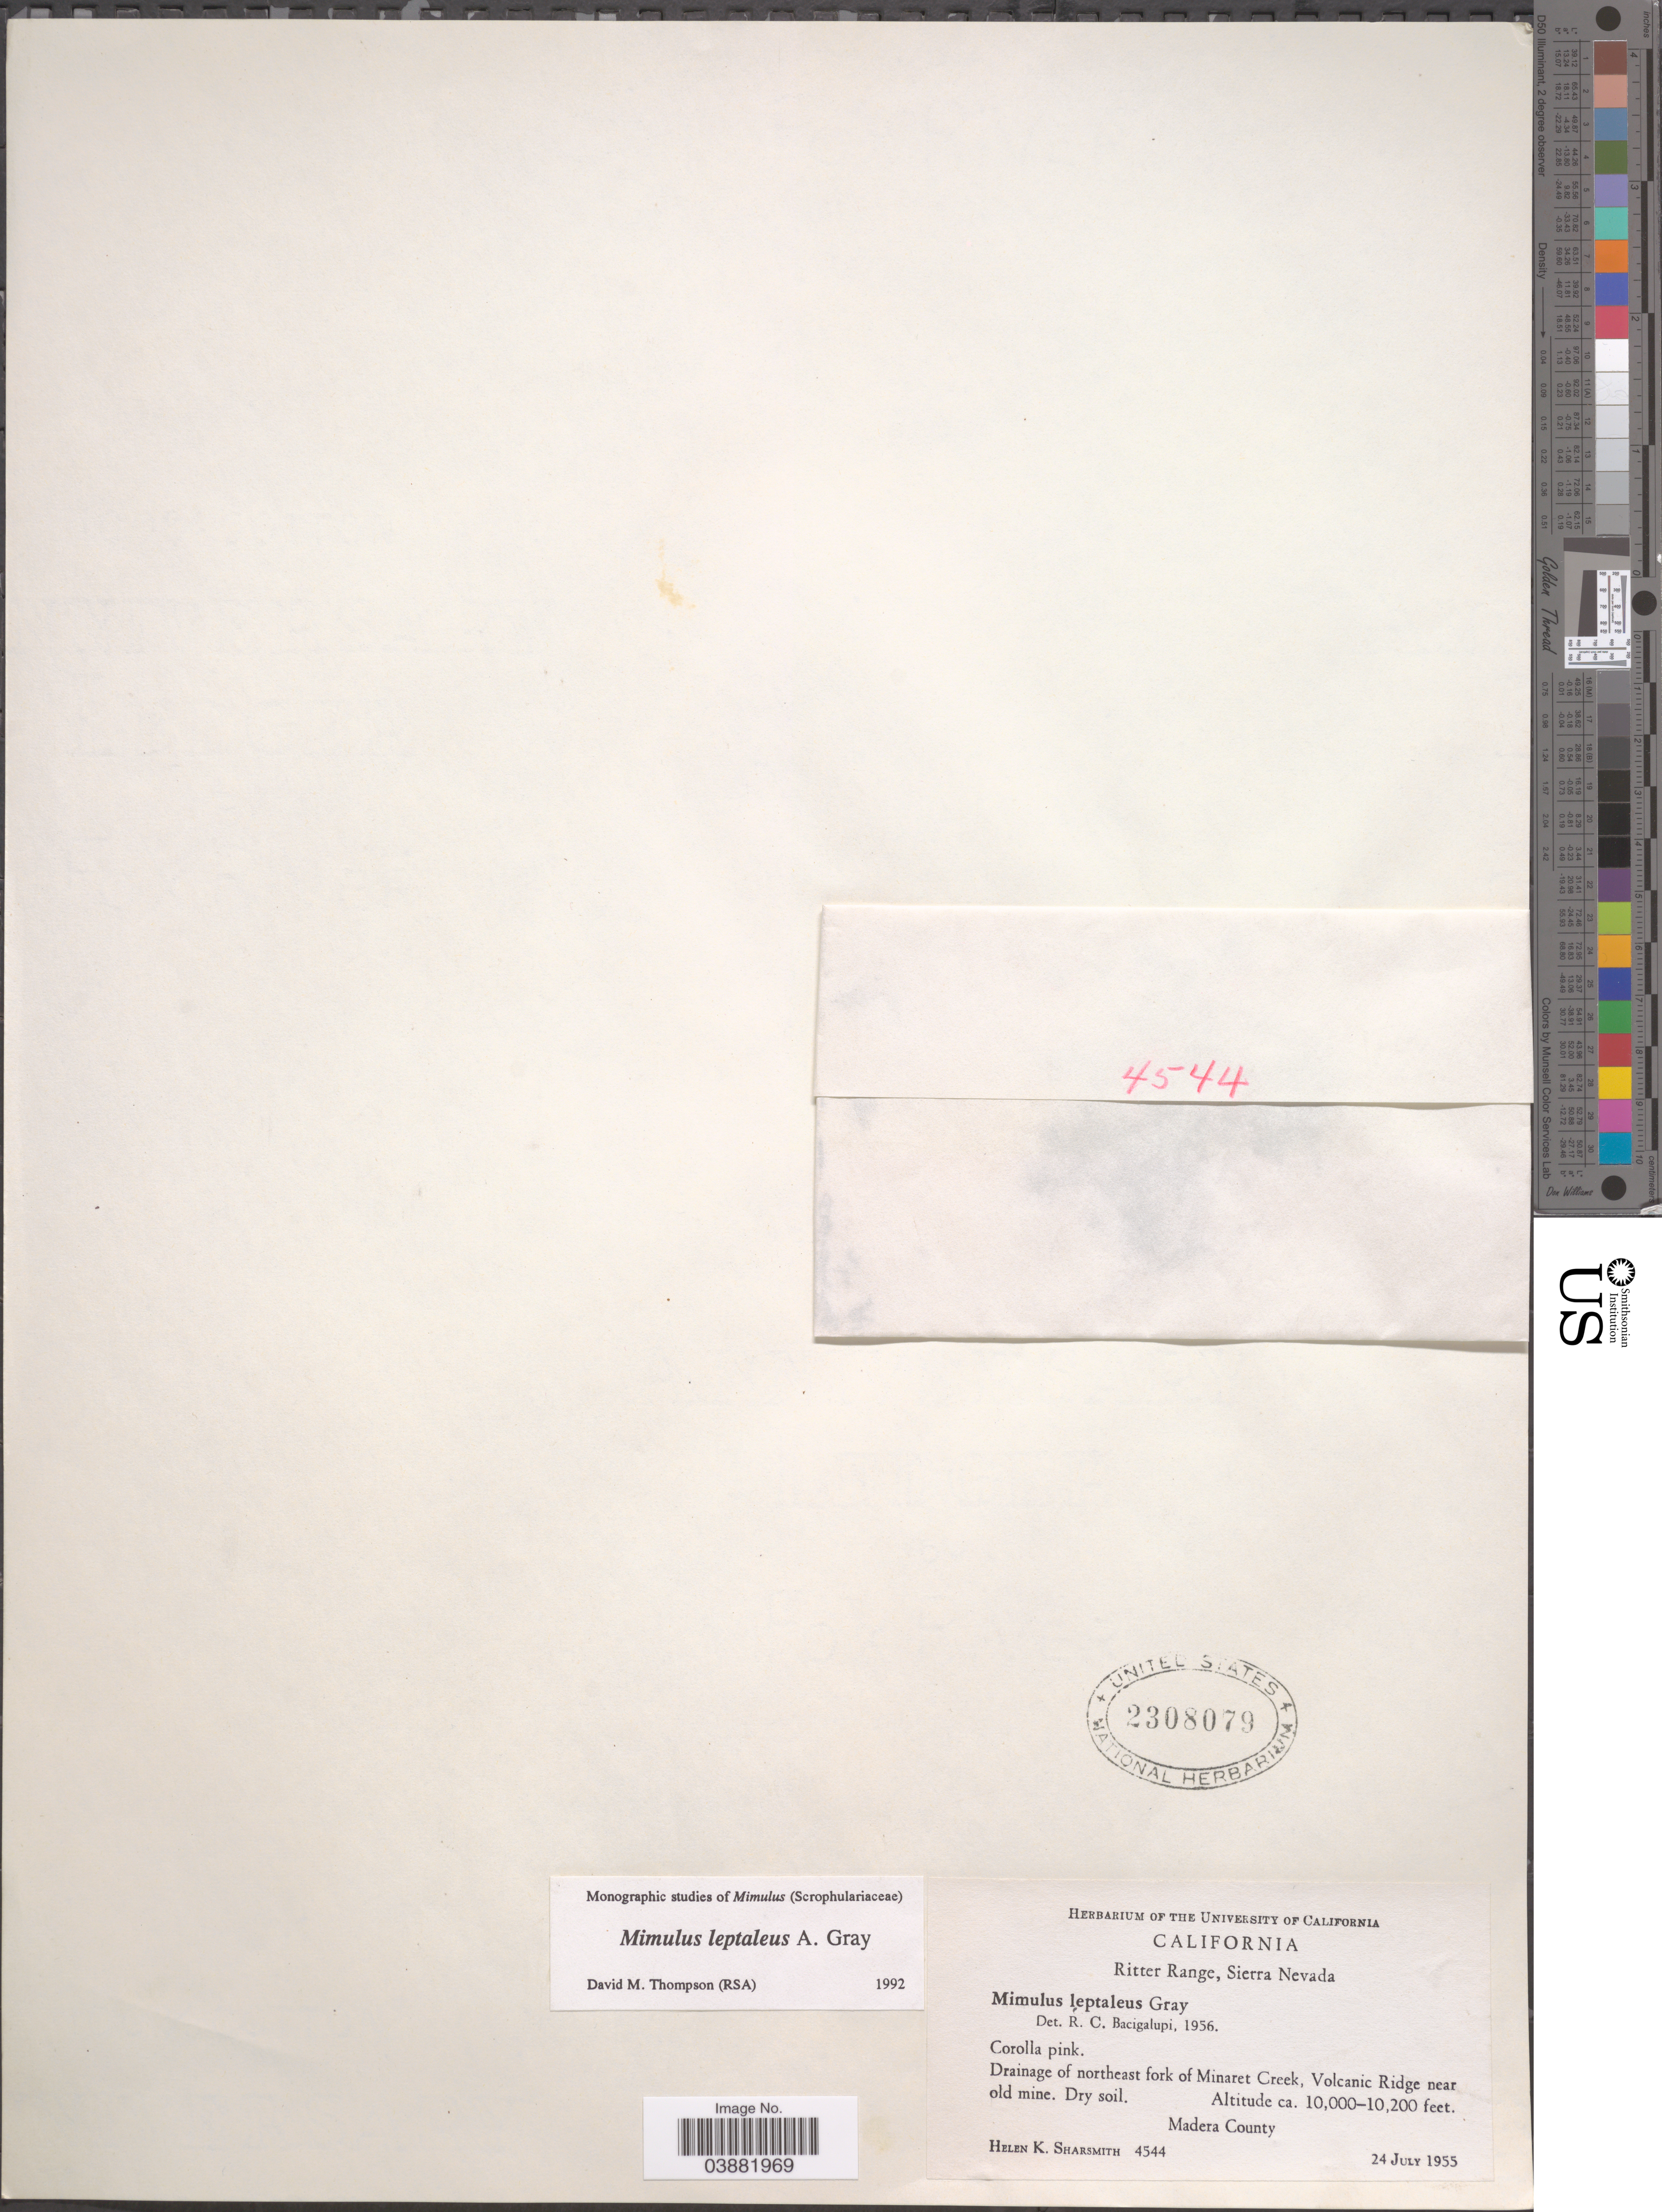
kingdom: Plantae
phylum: Tracheophyta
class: Magnoliopsida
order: Lamiales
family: Phrymaceae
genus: Mimulus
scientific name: Mimulus leptaleus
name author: A. Gray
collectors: H. Sharsmith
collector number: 4544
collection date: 1955-07-24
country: United States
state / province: California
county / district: Madera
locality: Ritter Range, Sierra Nevada. Drainage of northeast fork of Minaret Creek, Volcanic Ridge near old mine. Madera County.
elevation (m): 3048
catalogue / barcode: US 2308079